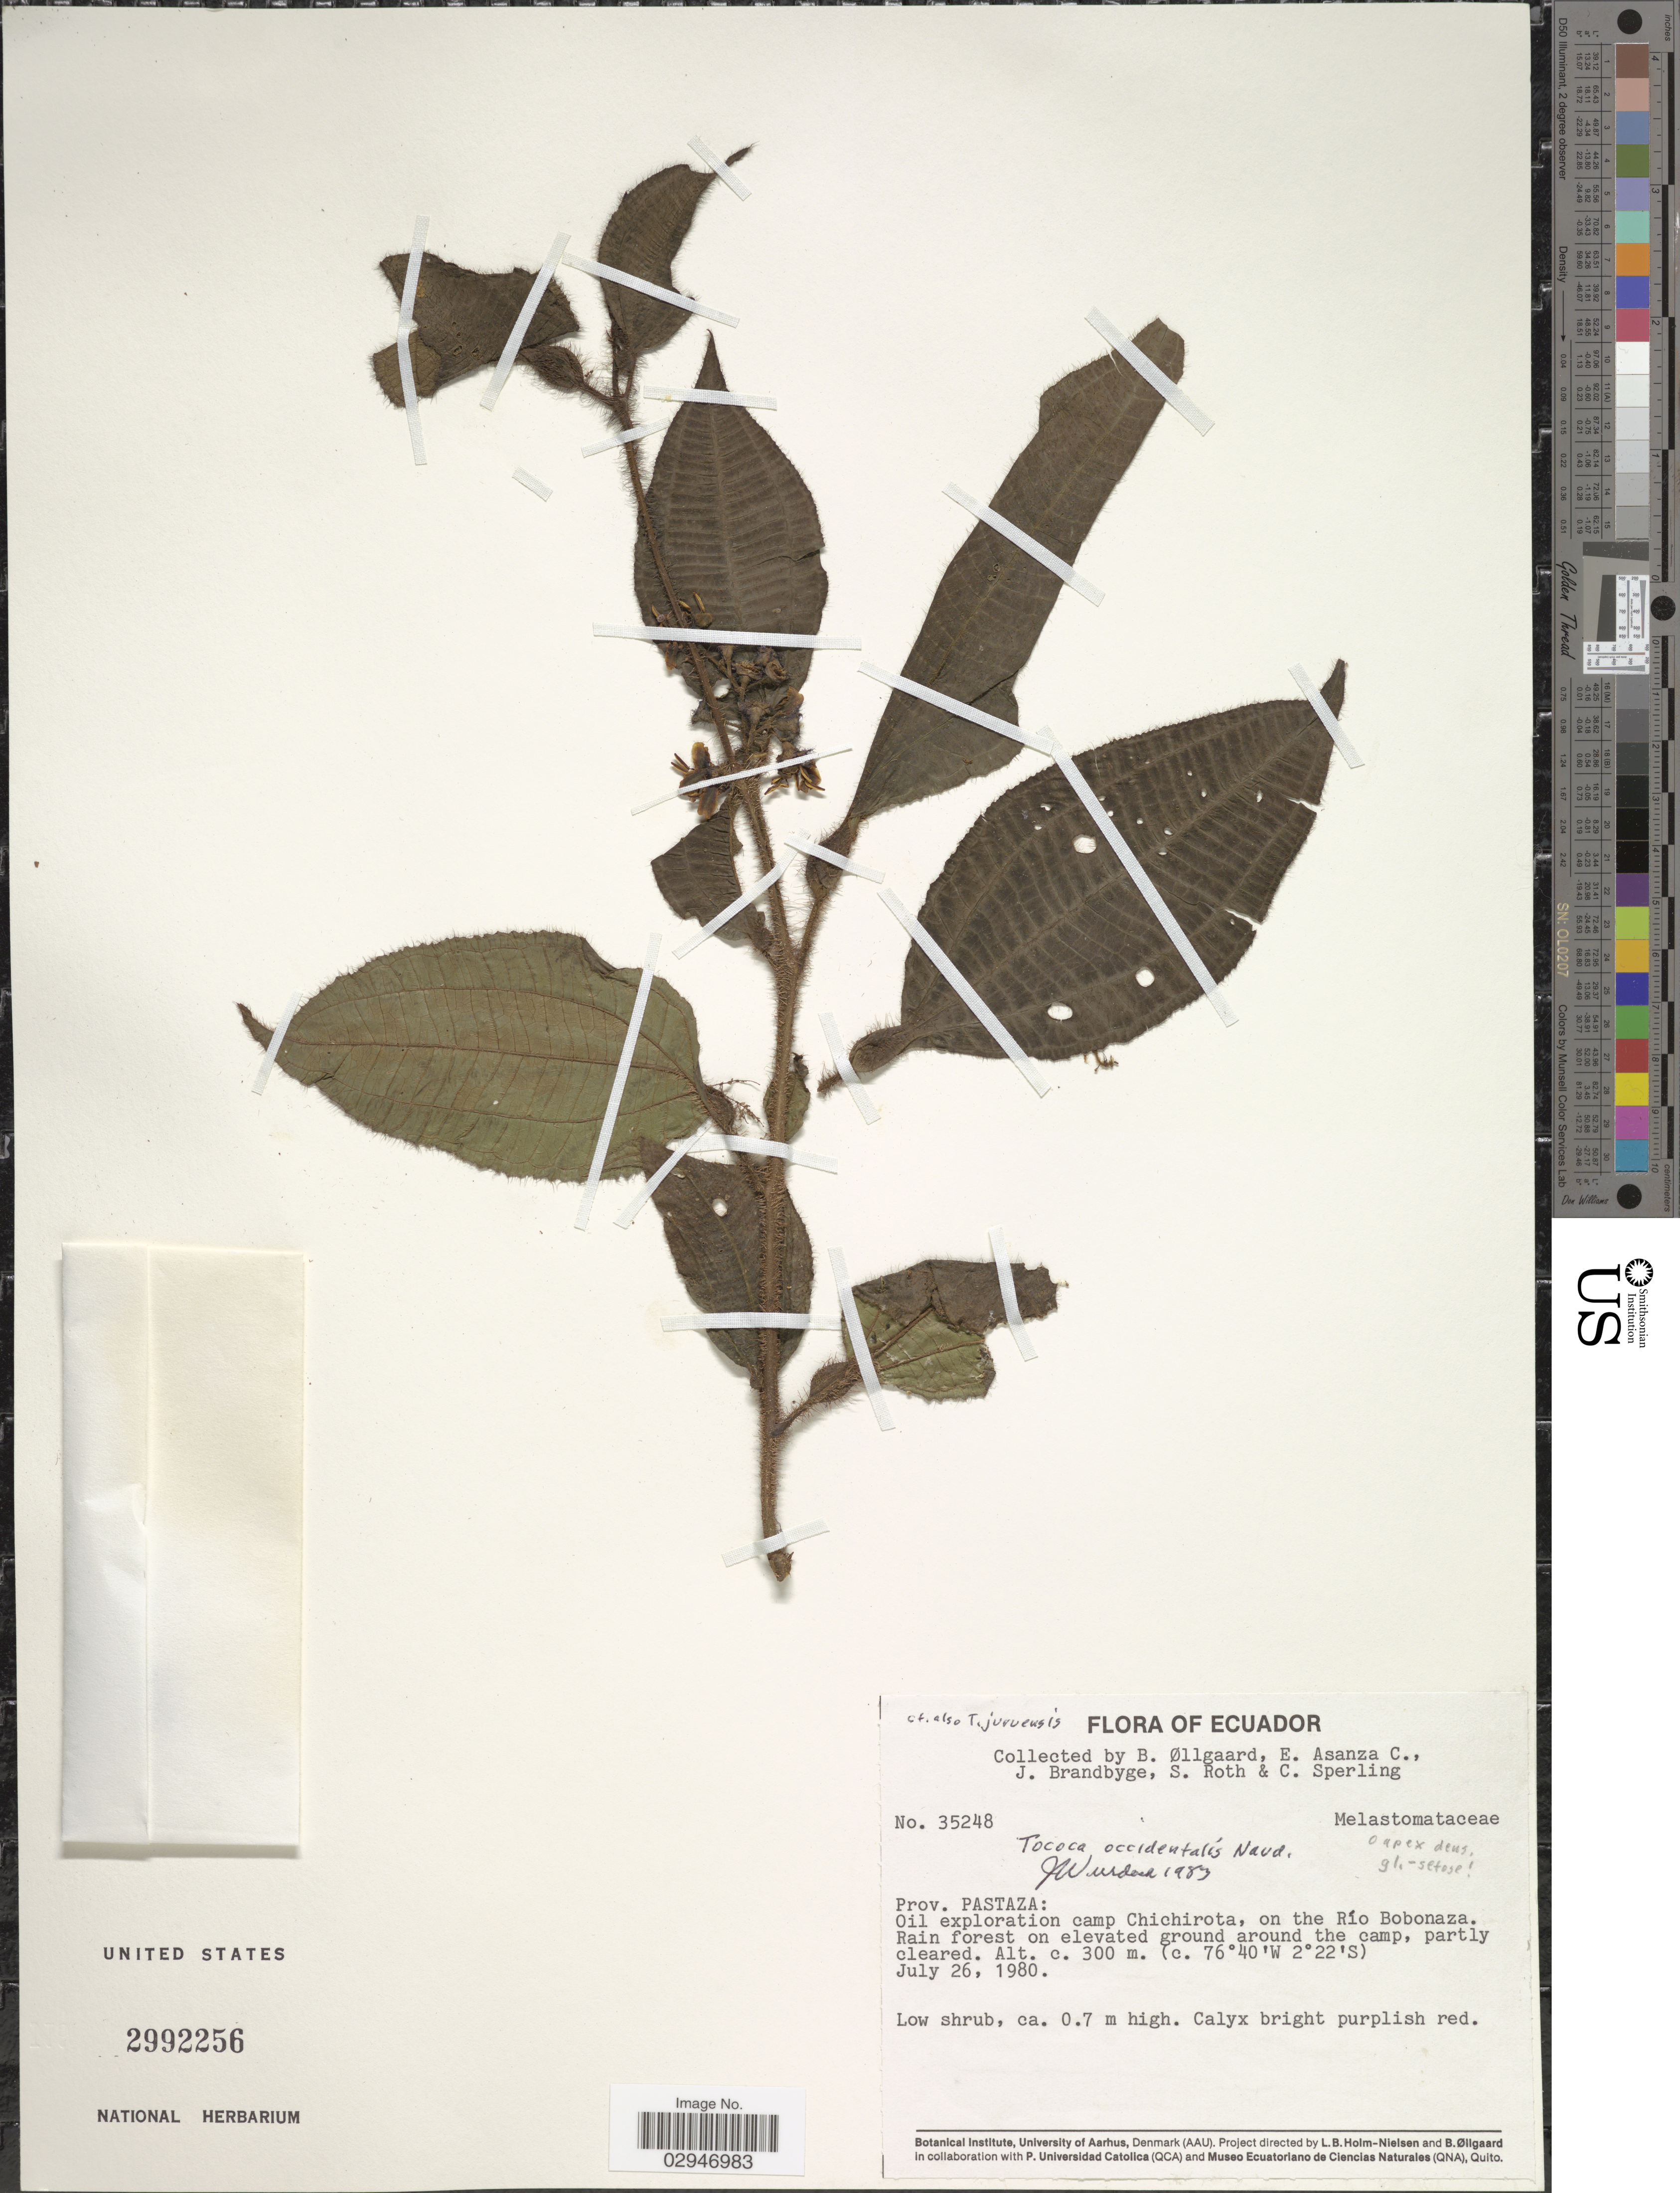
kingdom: Plantae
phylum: Tracheophyta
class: Magnoliopsida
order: Myrtales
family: Melastomataceae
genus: Tococa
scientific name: Tococa occidentalis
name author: Naudin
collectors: B. Øllgaard, E. Asanza C., J. Brandbyge, S. Roth & C. Sperling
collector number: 35248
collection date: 1980-07-26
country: Ecuador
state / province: Pastaza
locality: Oil exploration camp Chichirota, on the Río Bobanza.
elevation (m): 300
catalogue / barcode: US 2992256